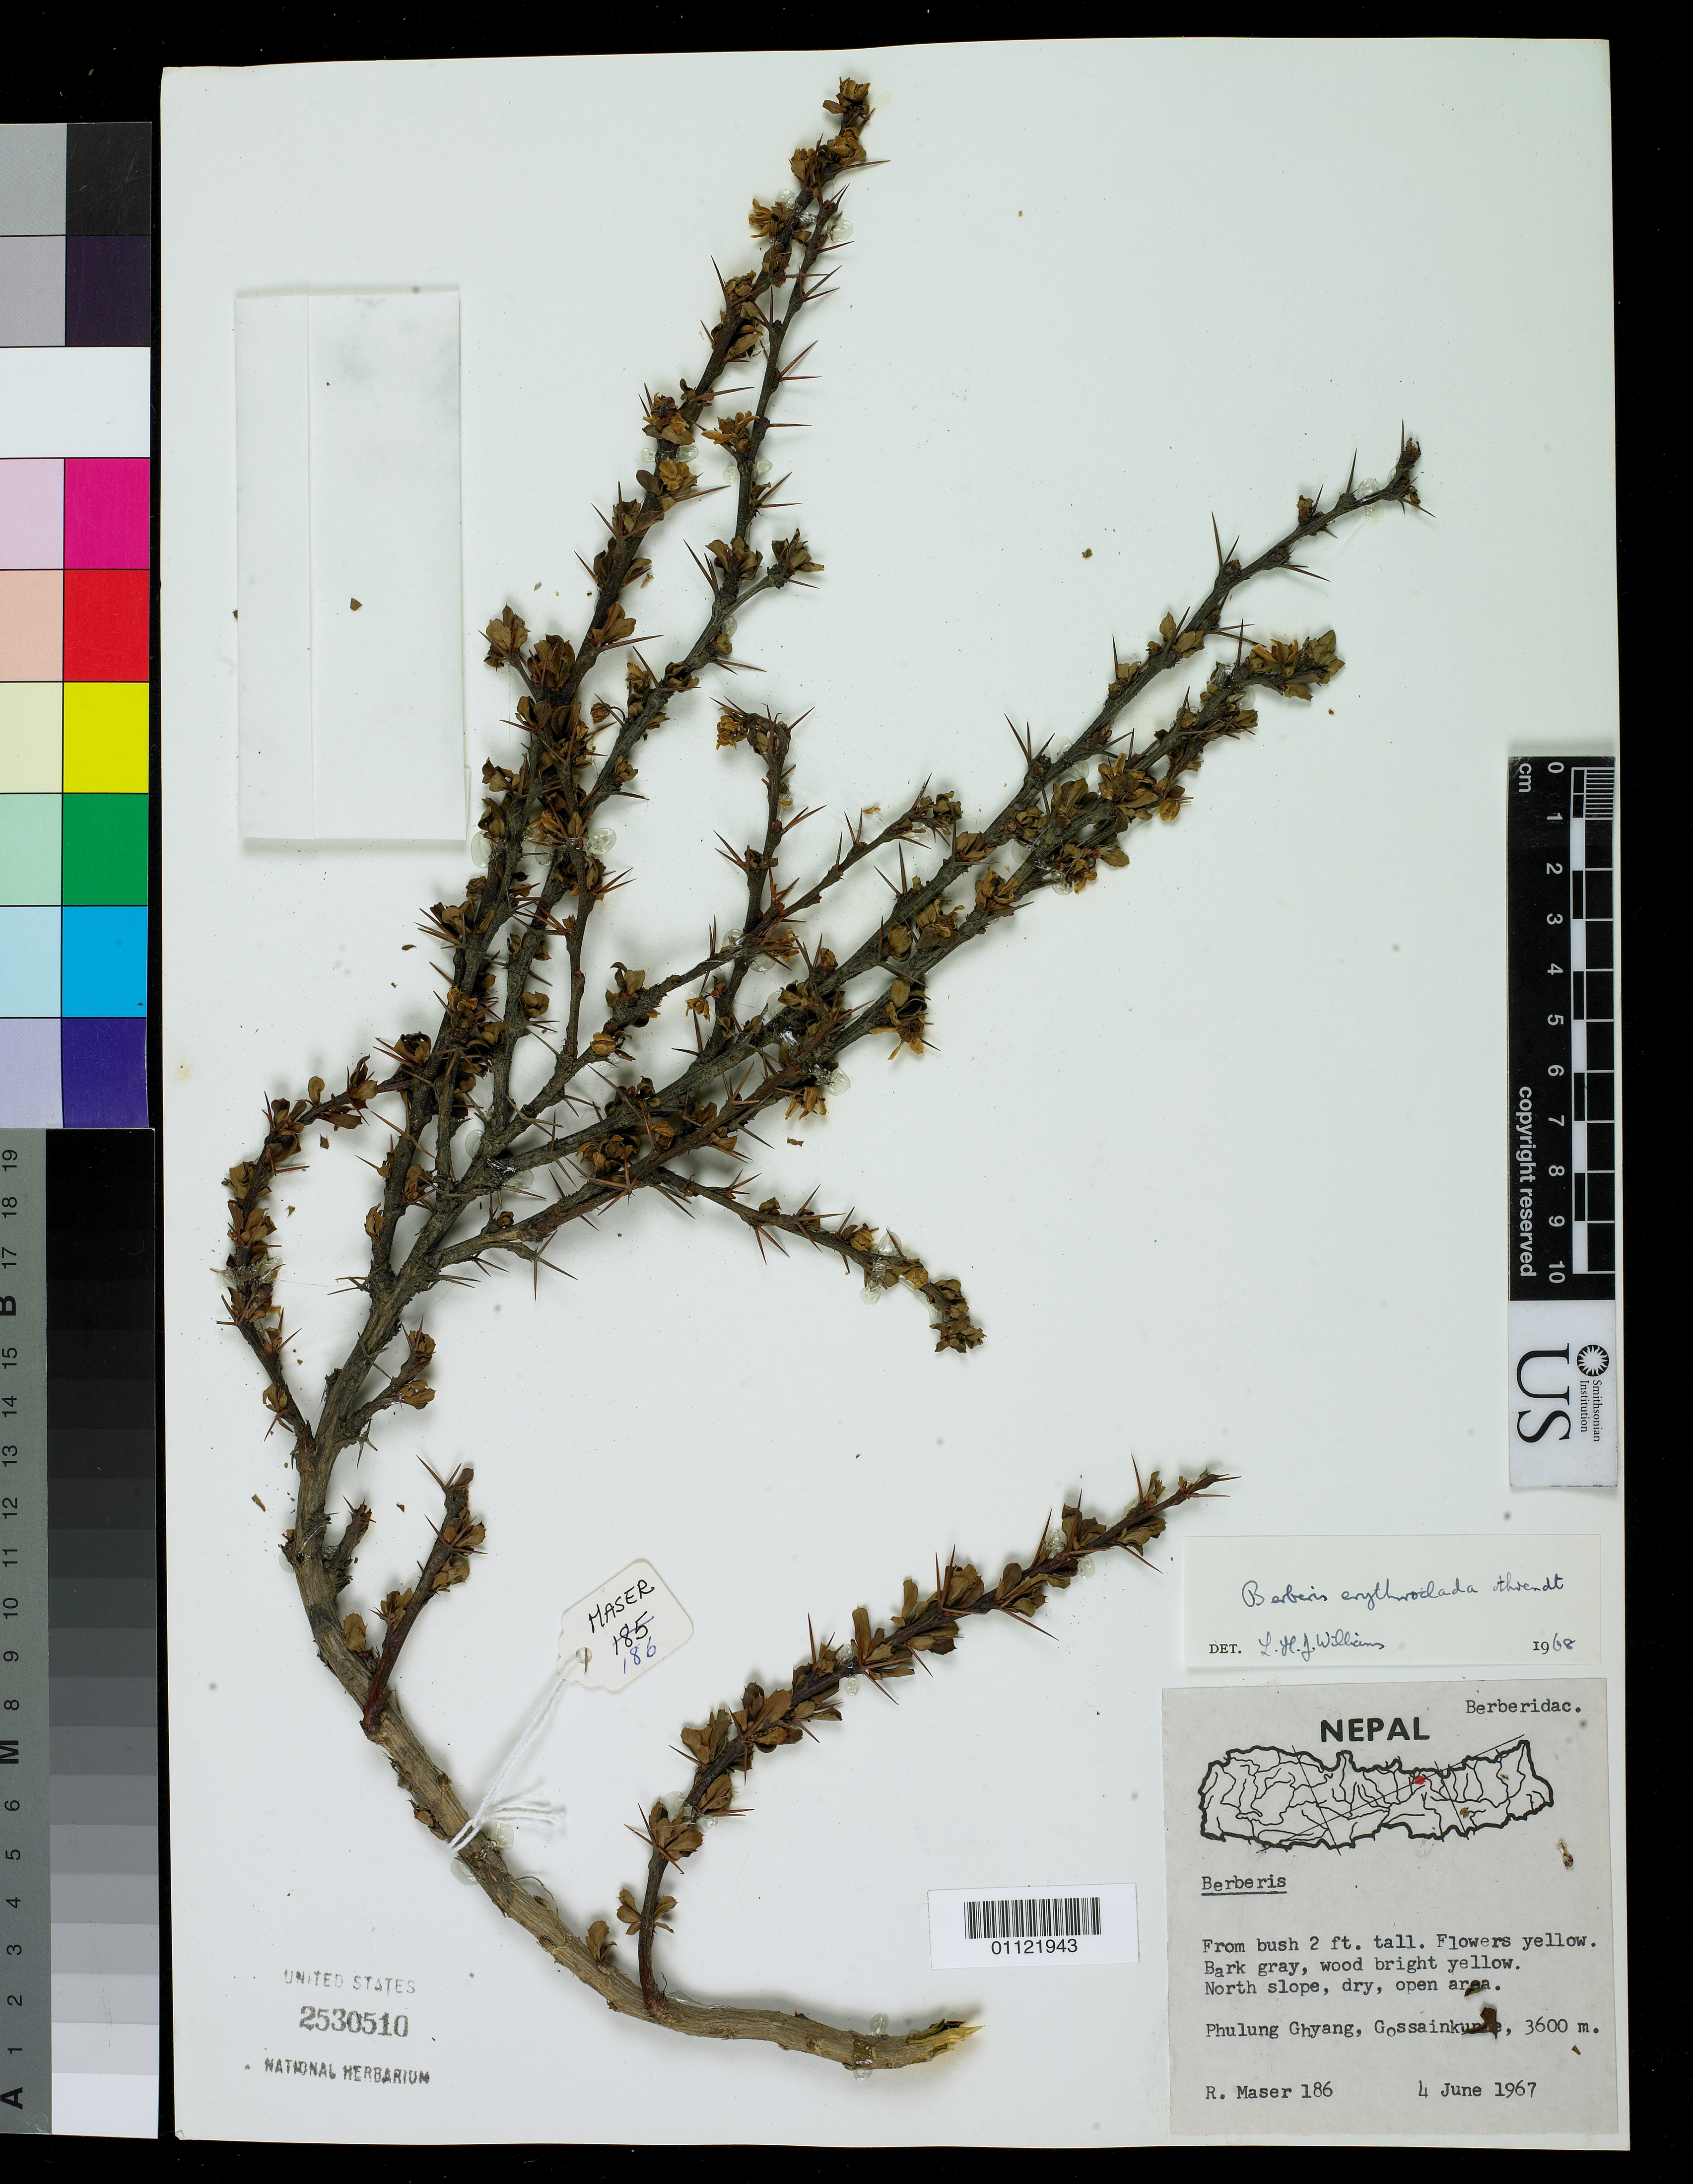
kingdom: Plantae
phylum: Tracheophyta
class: Magnoliopsida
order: Ranunculales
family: Berberidaceae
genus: Berberis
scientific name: Berberis erythroclada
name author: Ahrendt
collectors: R. Maser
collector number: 186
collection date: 1967-06-04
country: Nepal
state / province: Rasuwa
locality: Phulung Ghyan, Gossainkunde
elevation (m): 3600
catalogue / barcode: US 2530510